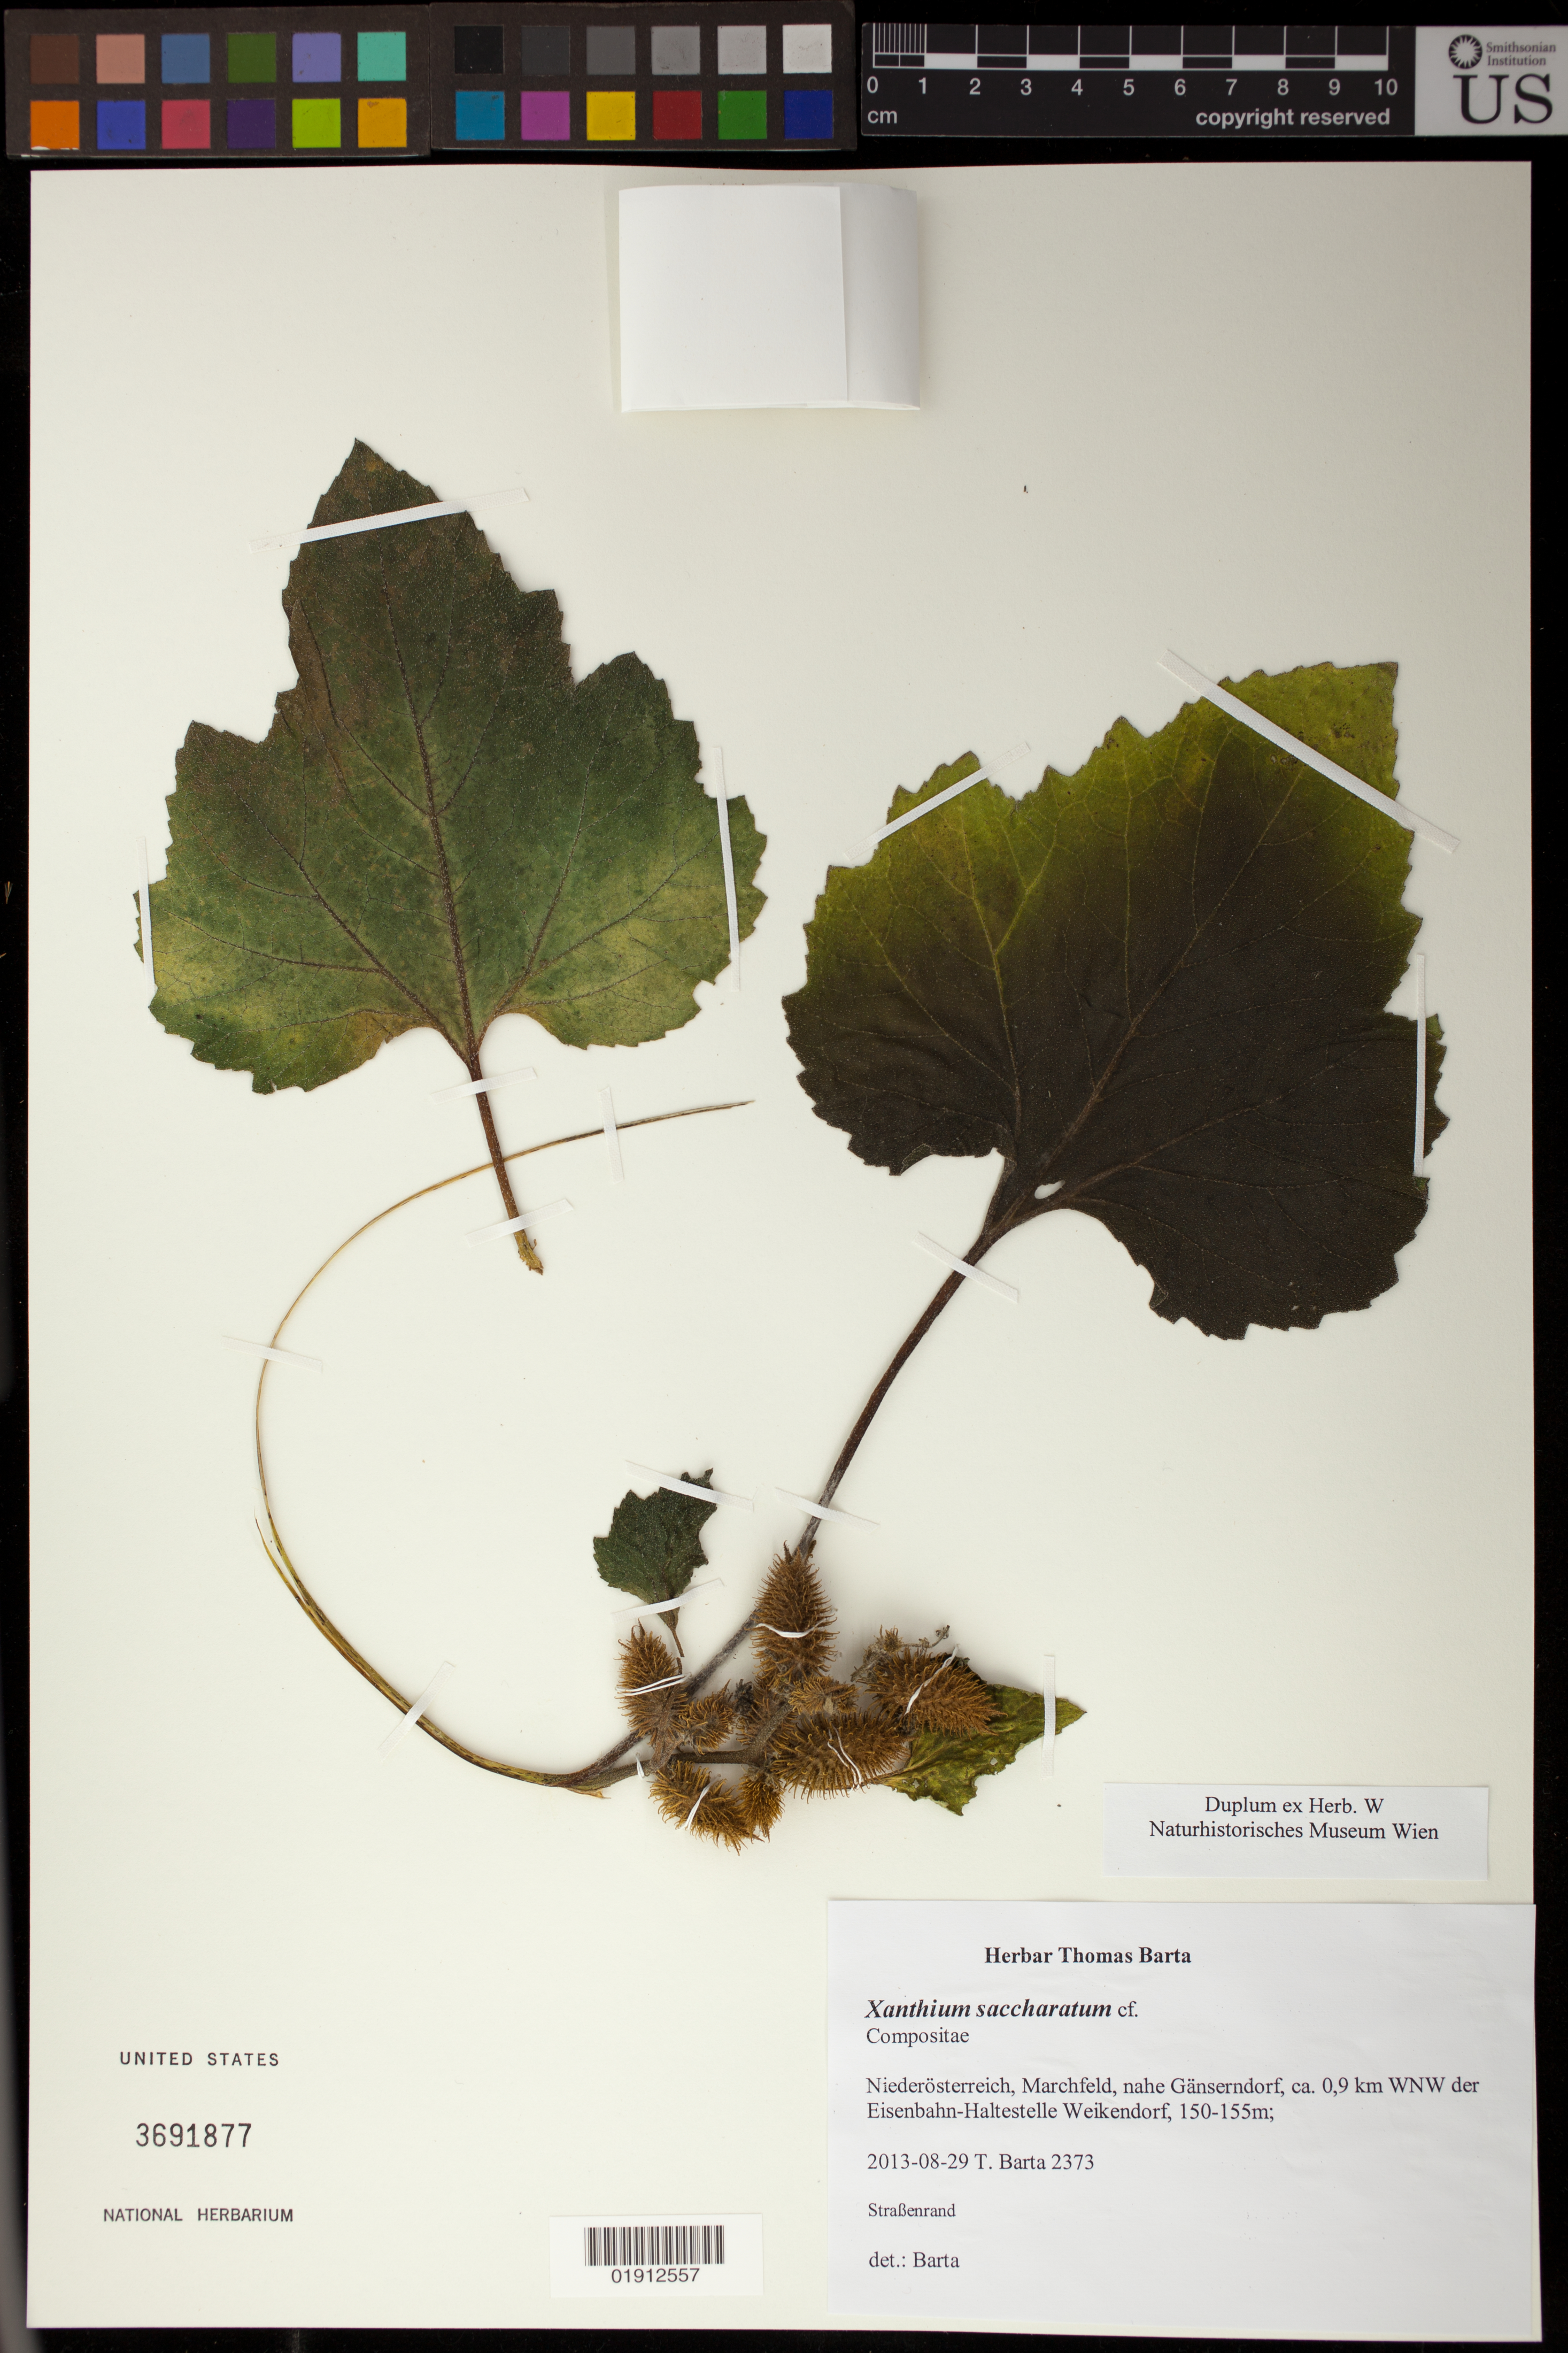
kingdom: Plantae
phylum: Tracheophyta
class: Magnoliopsida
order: Asterales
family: Asteraceae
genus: Xanthium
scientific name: Xanthium saccharatum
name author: Wallr.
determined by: Barta, Thomas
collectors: T. Barta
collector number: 2373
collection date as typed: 2013-08-29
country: Austria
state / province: Niederosterreich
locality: Marchfeld, nahe Gänserndorf, ca. 0.9 km WNW der Eisenbahn-Haltestelle Weikendorf.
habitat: Straßenrand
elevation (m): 150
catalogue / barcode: US 3691877